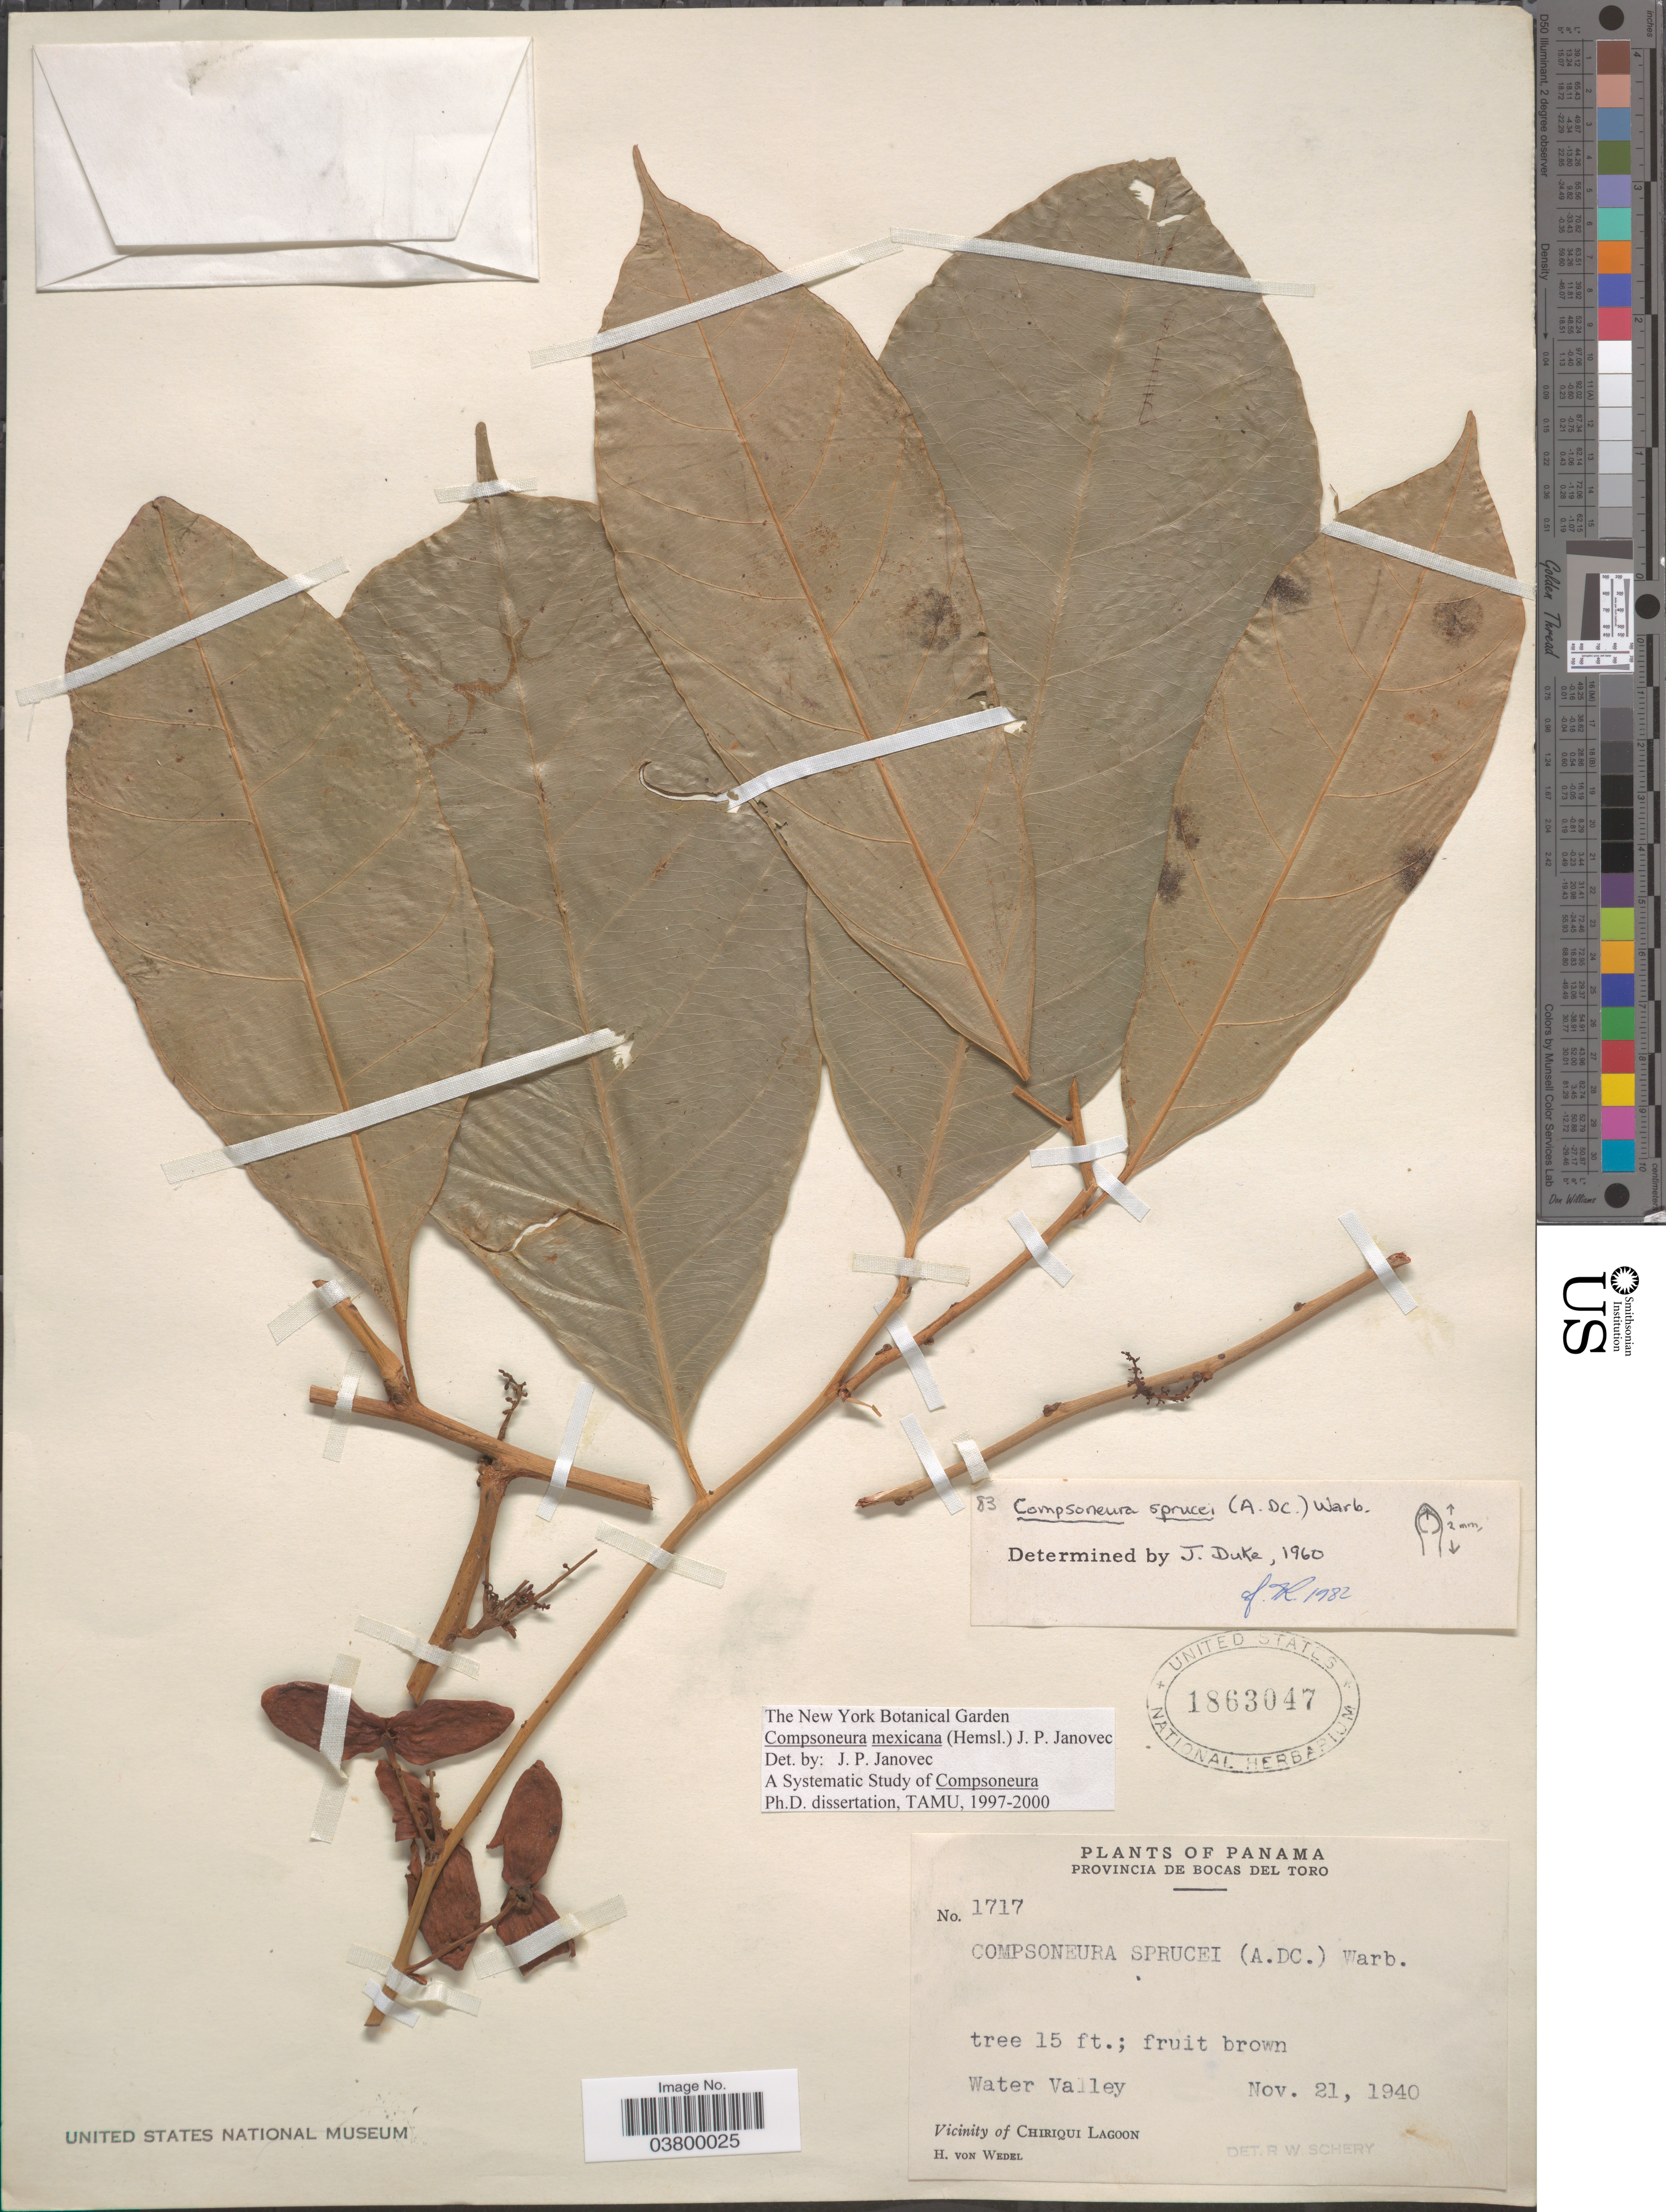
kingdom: Plantae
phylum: Tracheophyta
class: Magnoliopsida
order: Magnoliales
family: Myristicaceae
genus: Compsoneura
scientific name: Compsoneura sprucei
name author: (A. DC.) Warb.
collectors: H. von Wedel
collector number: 1717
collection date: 1940-11-21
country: Panama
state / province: Bocas del Toro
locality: Water Valley. Vicinity of Chiriqui Lagoon.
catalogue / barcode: US 1863047